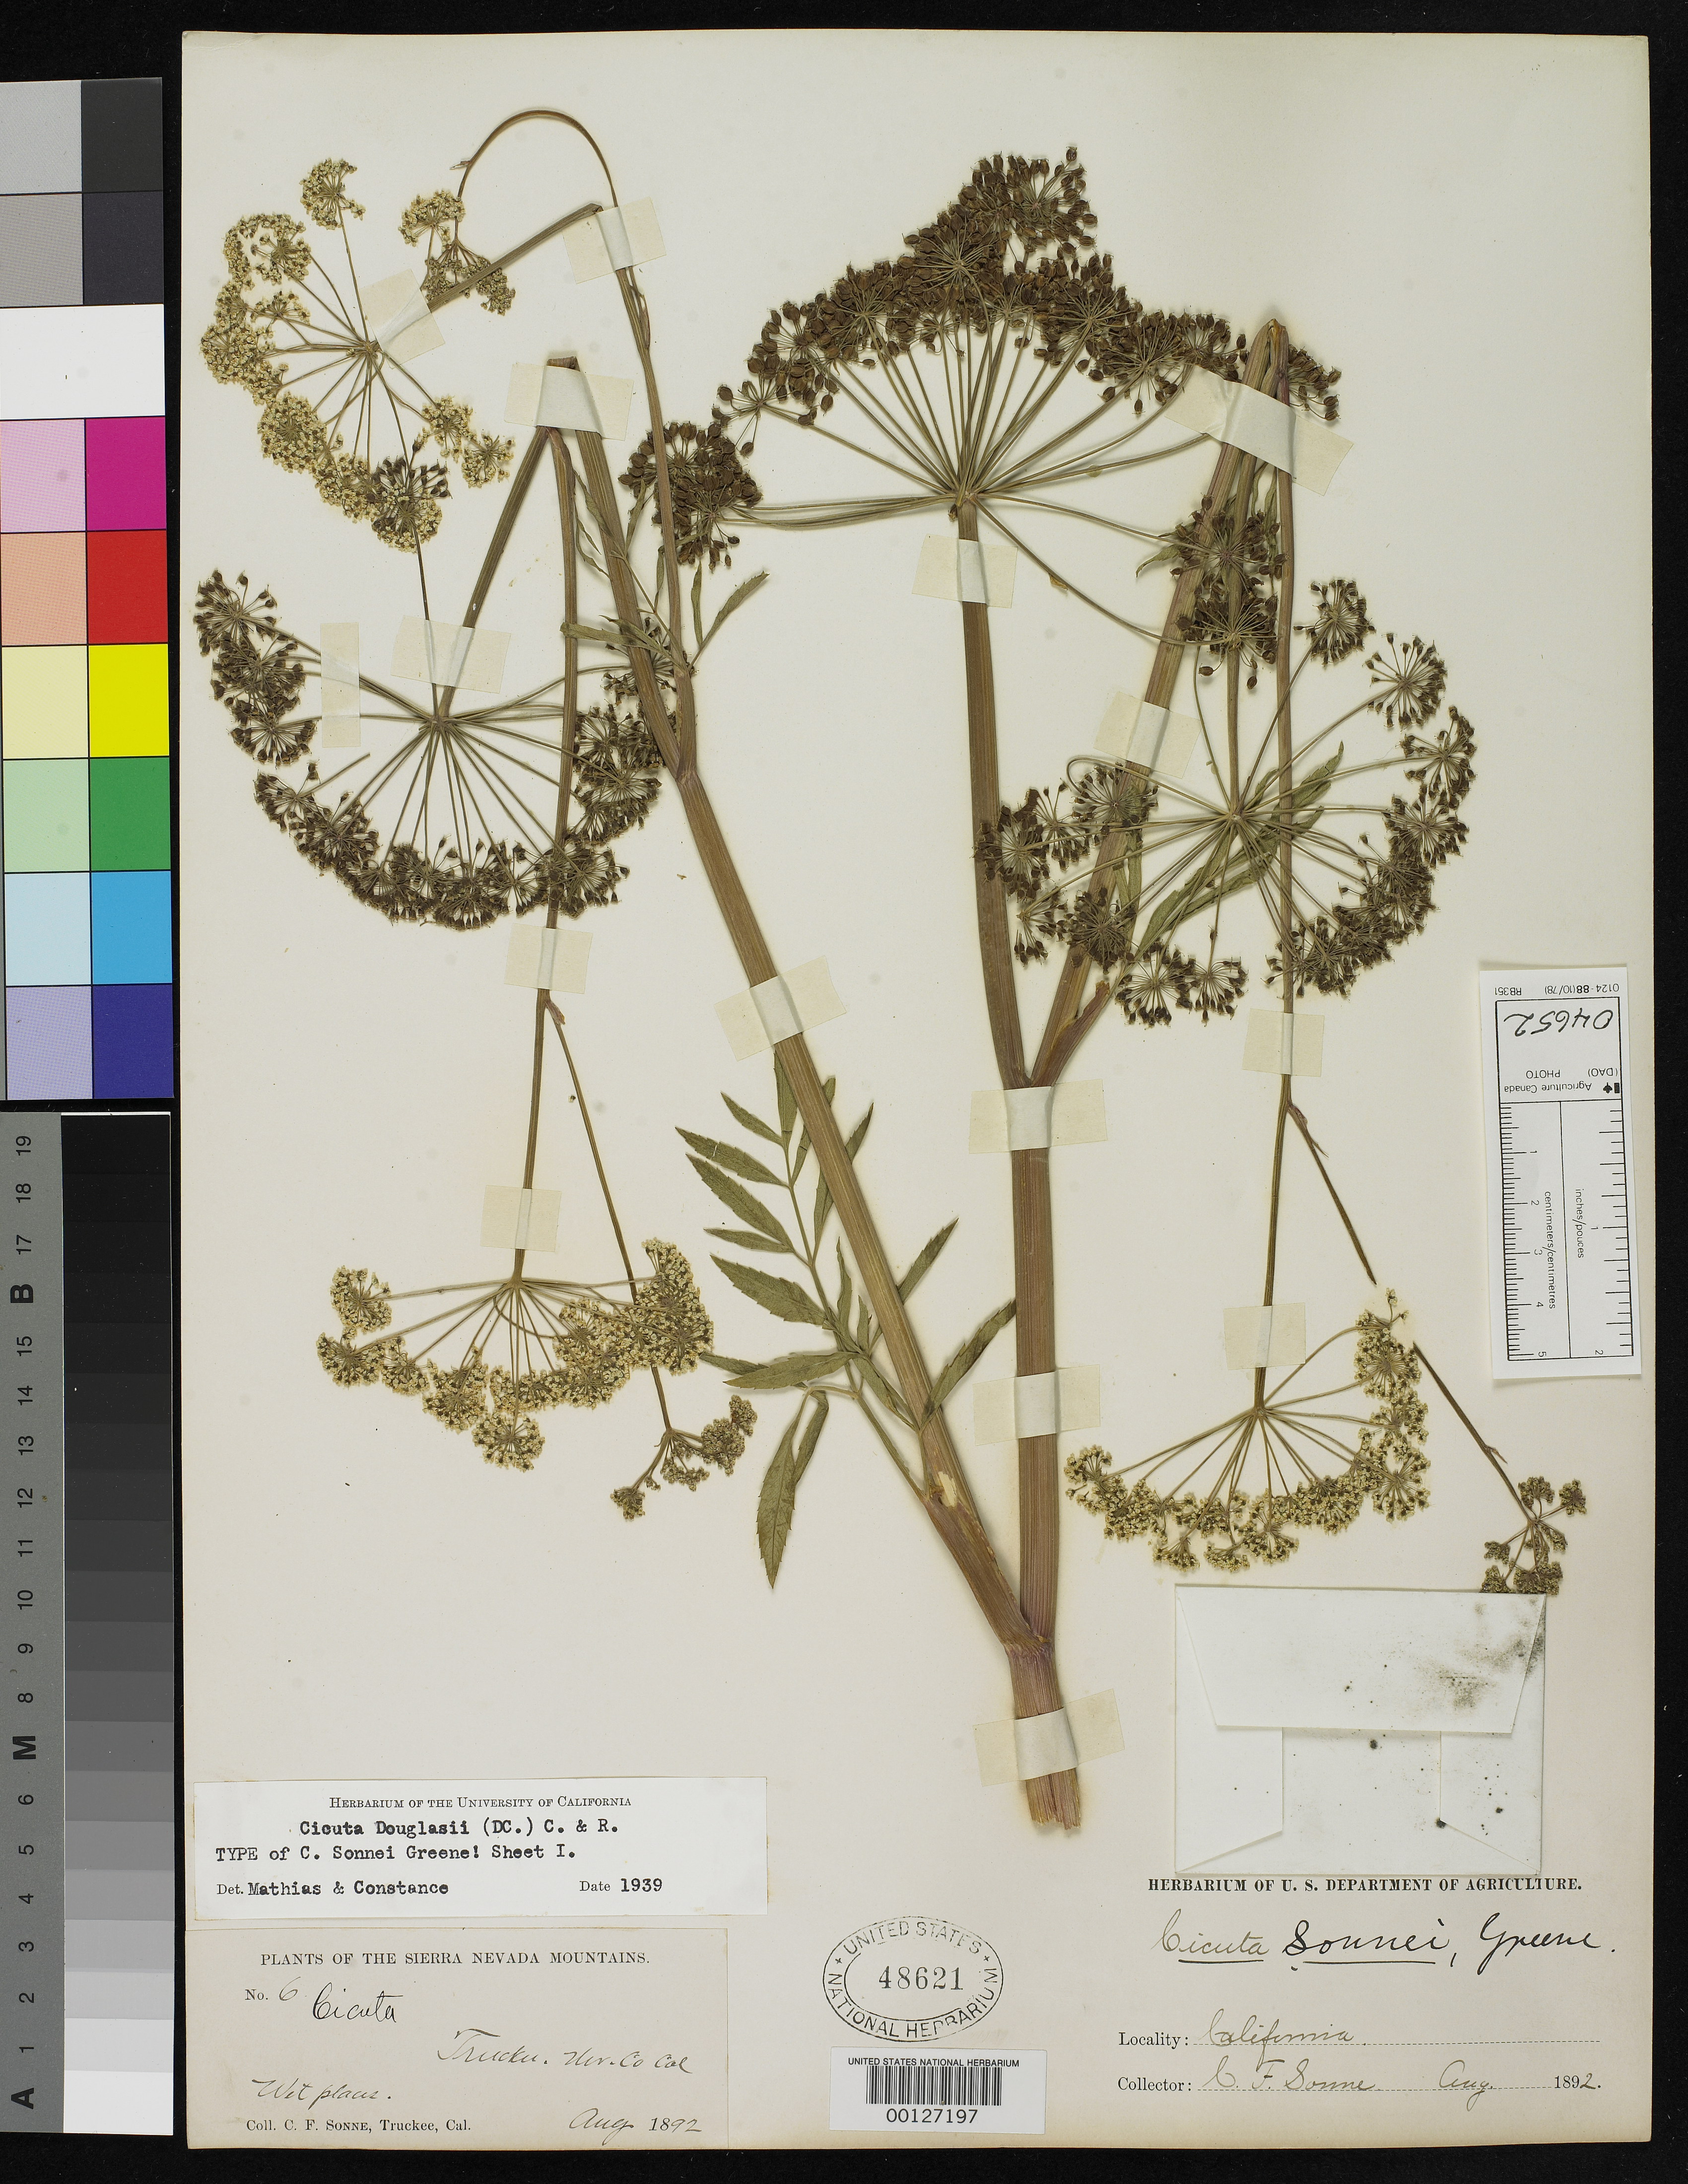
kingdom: Plantae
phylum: Tracheophyta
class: Magnoliopsida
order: Apiales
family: Apiaceae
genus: Cicuta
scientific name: Cicuta sonnei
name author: Greene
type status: Holotype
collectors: C. Sonne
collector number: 6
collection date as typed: Aug 1892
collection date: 1892-08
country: United States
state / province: California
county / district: Nevada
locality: Truckee.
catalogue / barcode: US 48621